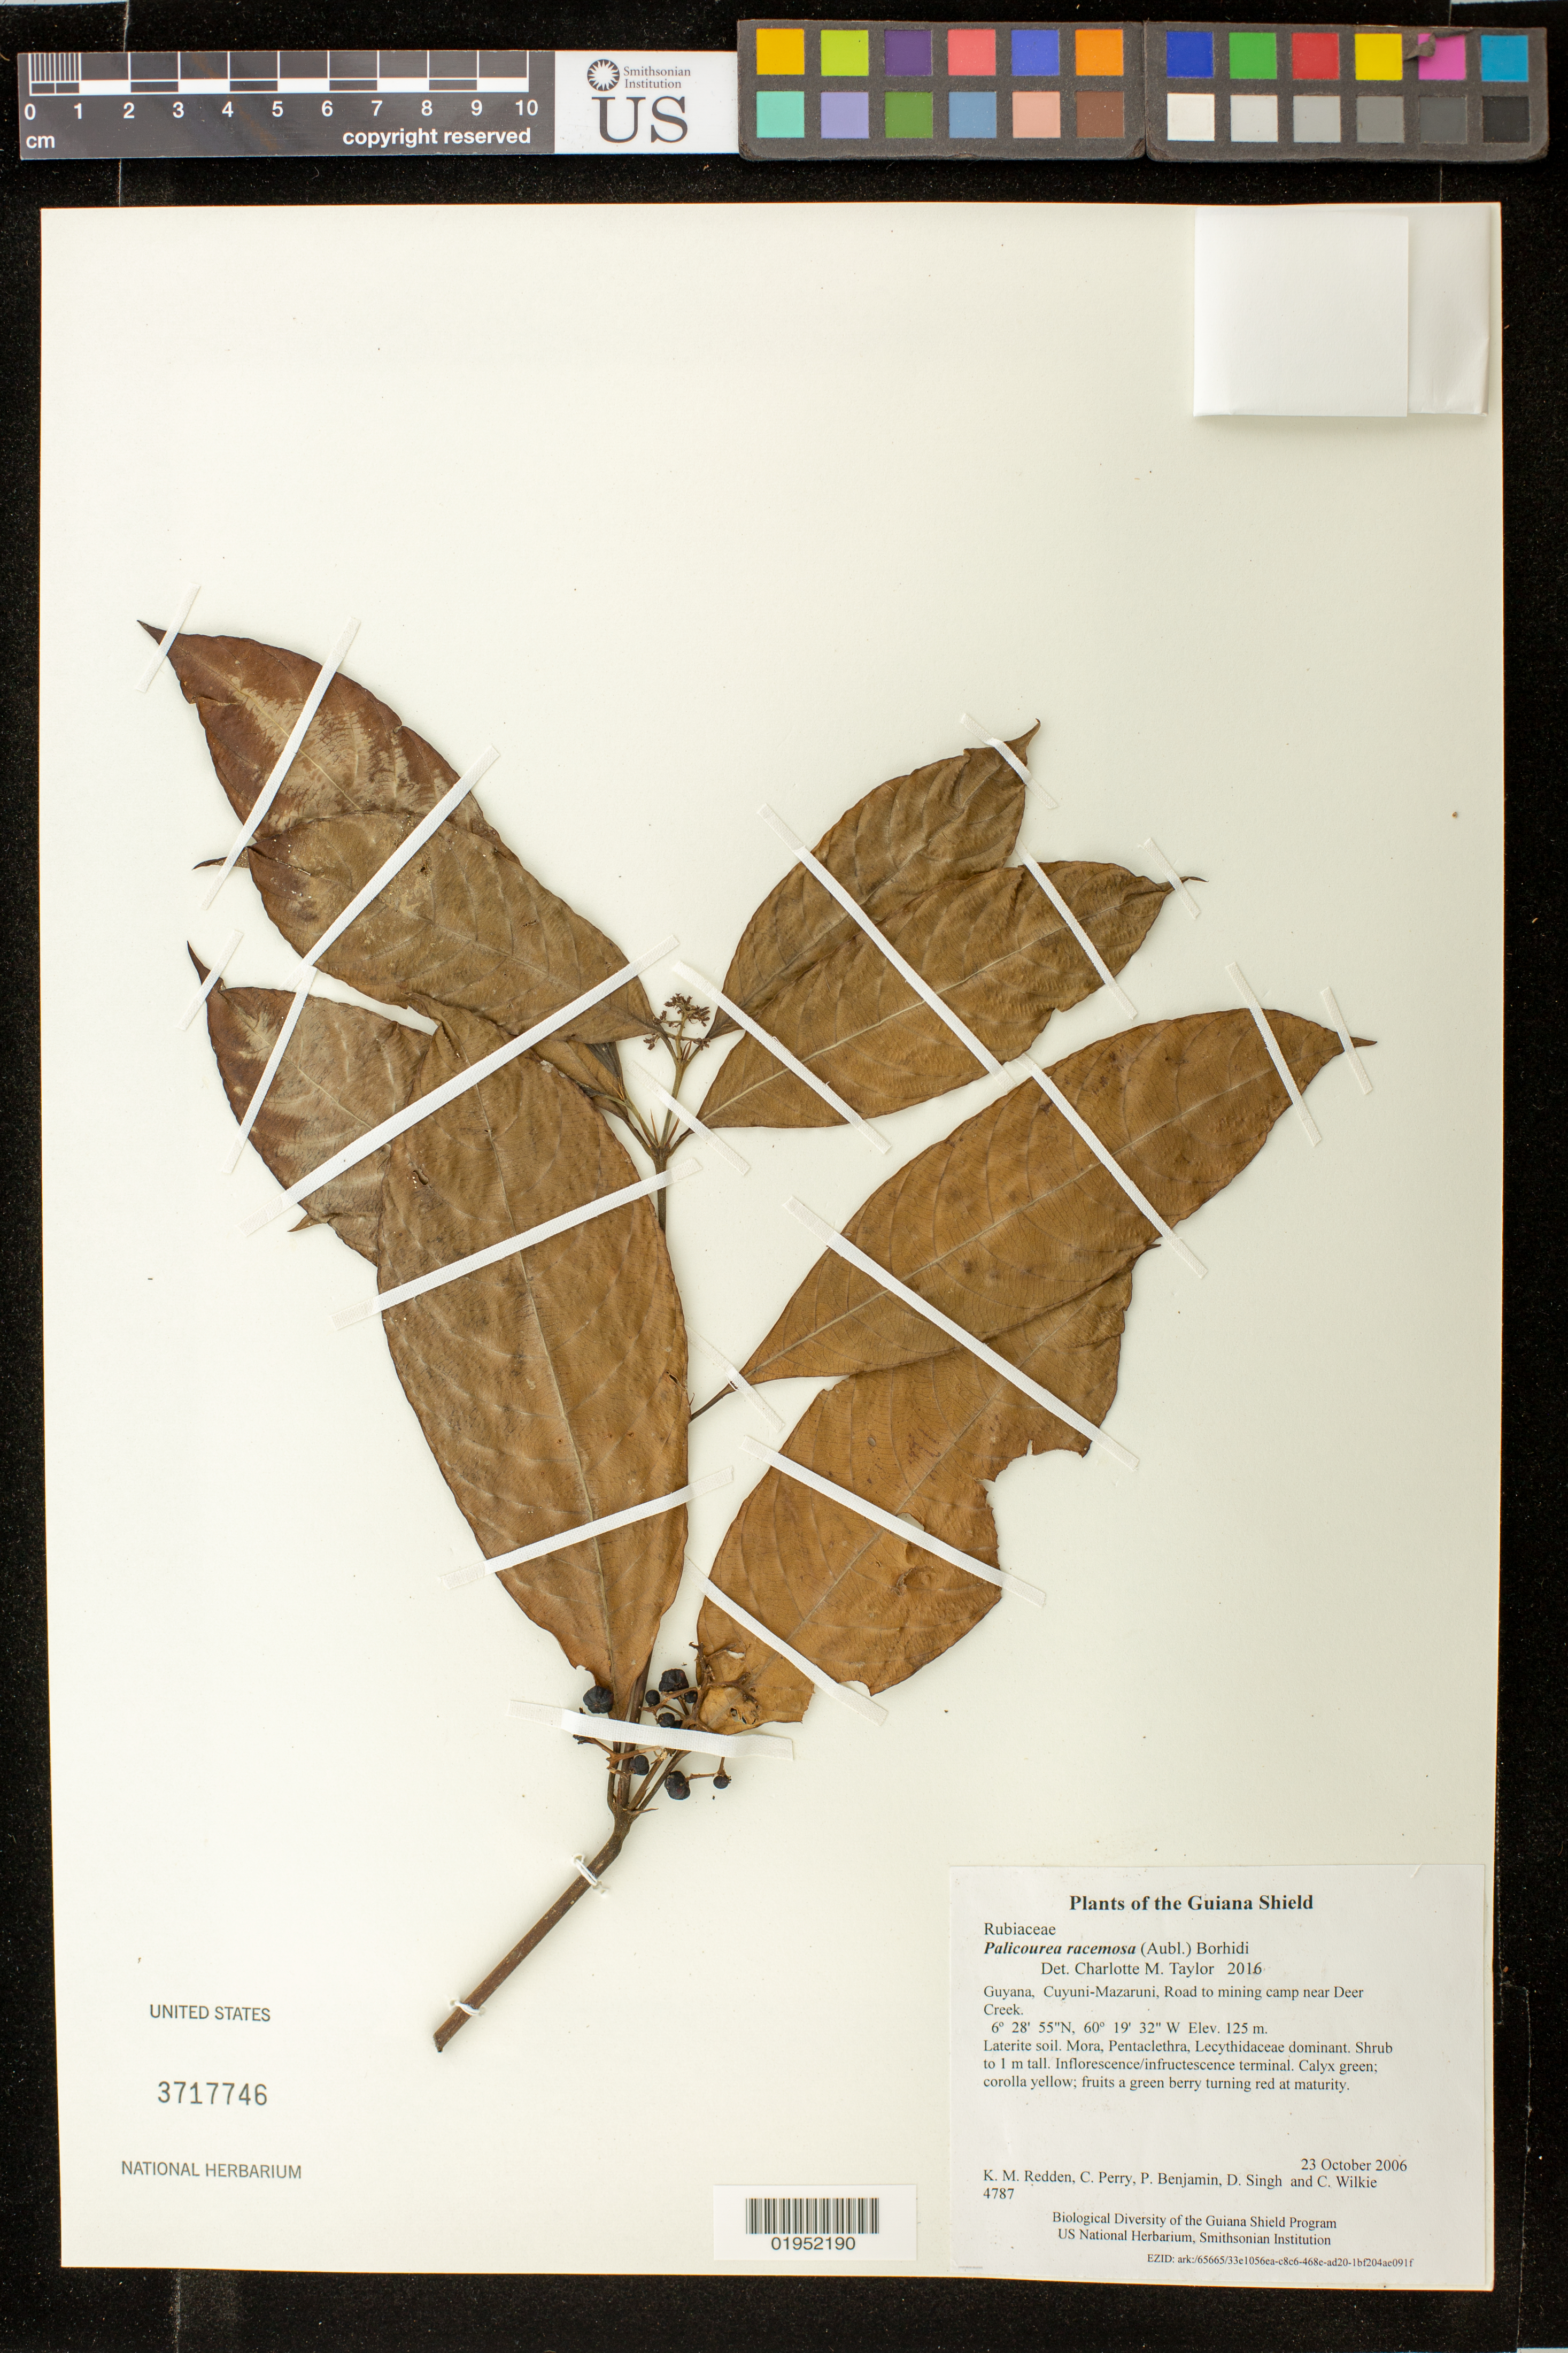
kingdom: Plantae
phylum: Tracheophyta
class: Magnoliopsida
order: Gentianales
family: Rubiaceae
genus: Palicourea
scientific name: Palicourea racemosa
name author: (Aubl.) Borhidi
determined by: Taylor, Charlotte M.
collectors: K. M. Redden, C. Perry, P. Benjamin, D. Singh & C. Wilkie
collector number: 4787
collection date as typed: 23 October 2006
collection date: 2006-10-23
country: Guyana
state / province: Cuyuni-Mazaruni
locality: Road to mining camp near Deer Creek.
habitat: Laterite soil. Mora, Pentaclethra, Lecythidaceae dominant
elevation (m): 125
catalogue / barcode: US 3717746